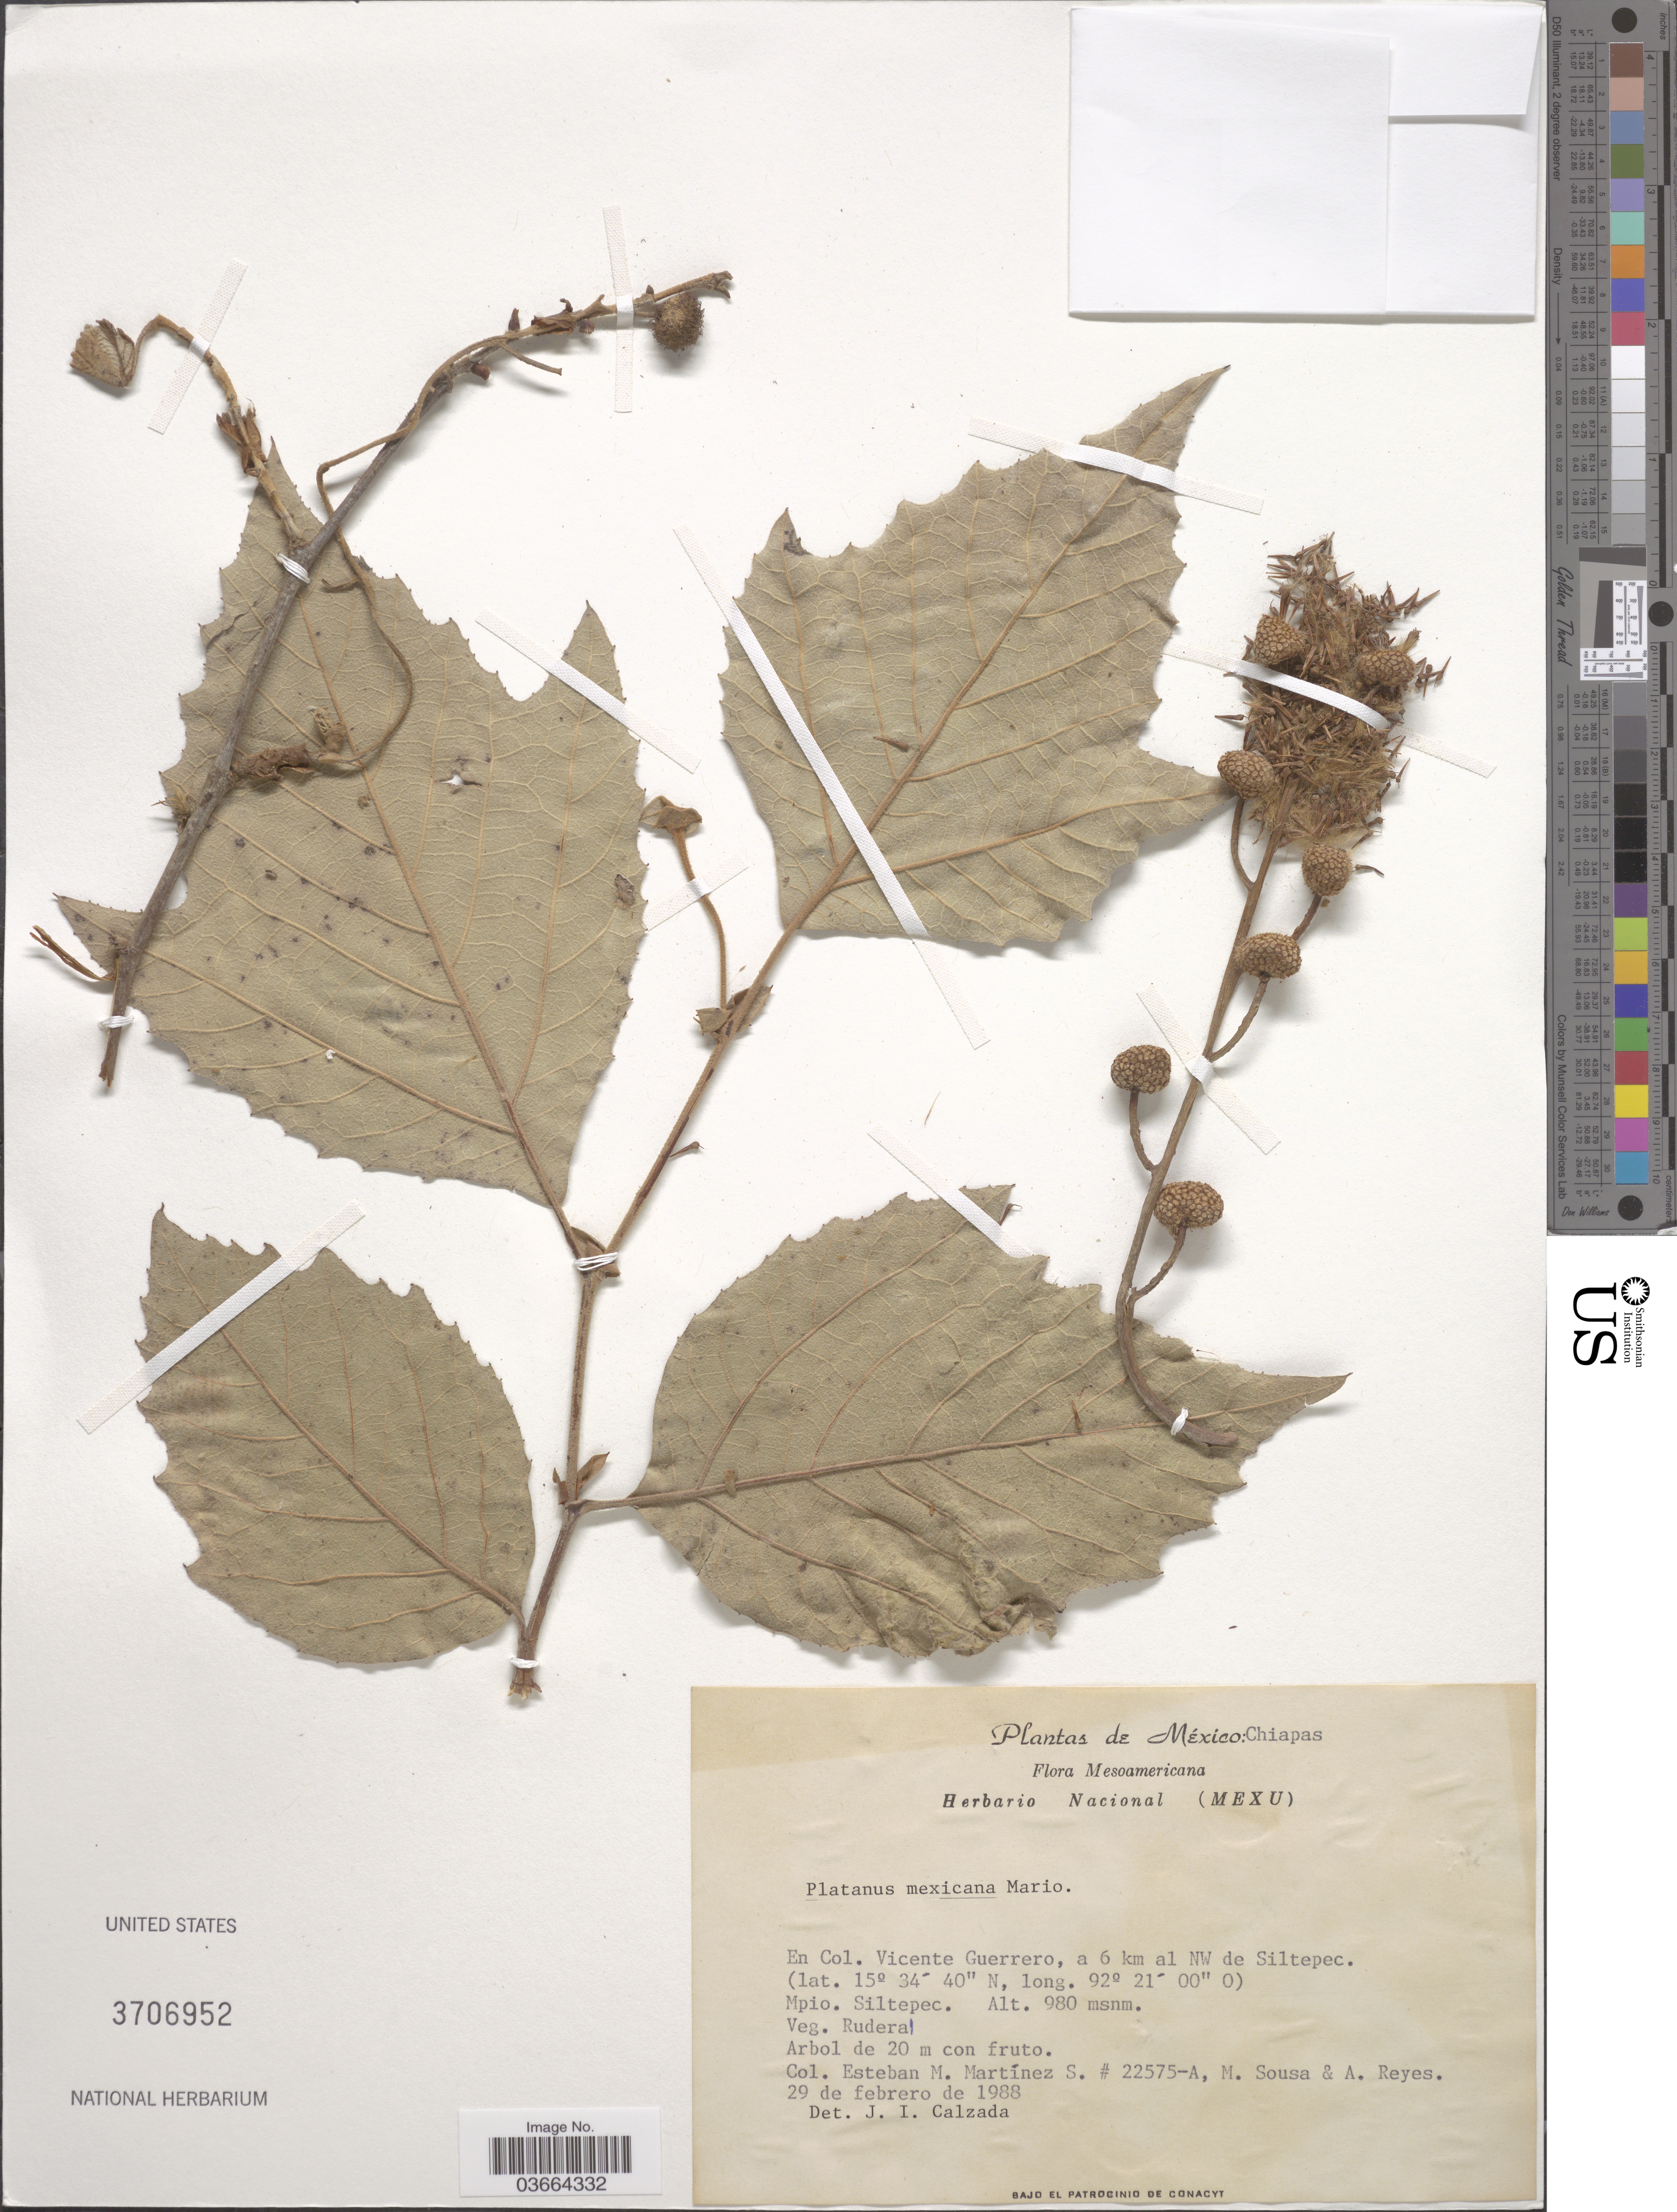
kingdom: Plantae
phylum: Tracheophyta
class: Magnoliopsida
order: Proteales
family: Platanaceae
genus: Platanus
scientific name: Platanus mexicana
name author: Moric.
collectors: E. M. Martínez S., M. Sousa & A. Reyes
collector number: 22575-A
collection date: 1988-02-29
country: Mexico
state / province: Chiapas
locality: Vicente Guerrero, a 6 km al NW de Siltepec. Mpio. Siltepec.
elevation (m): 980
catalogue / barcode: US 3706952